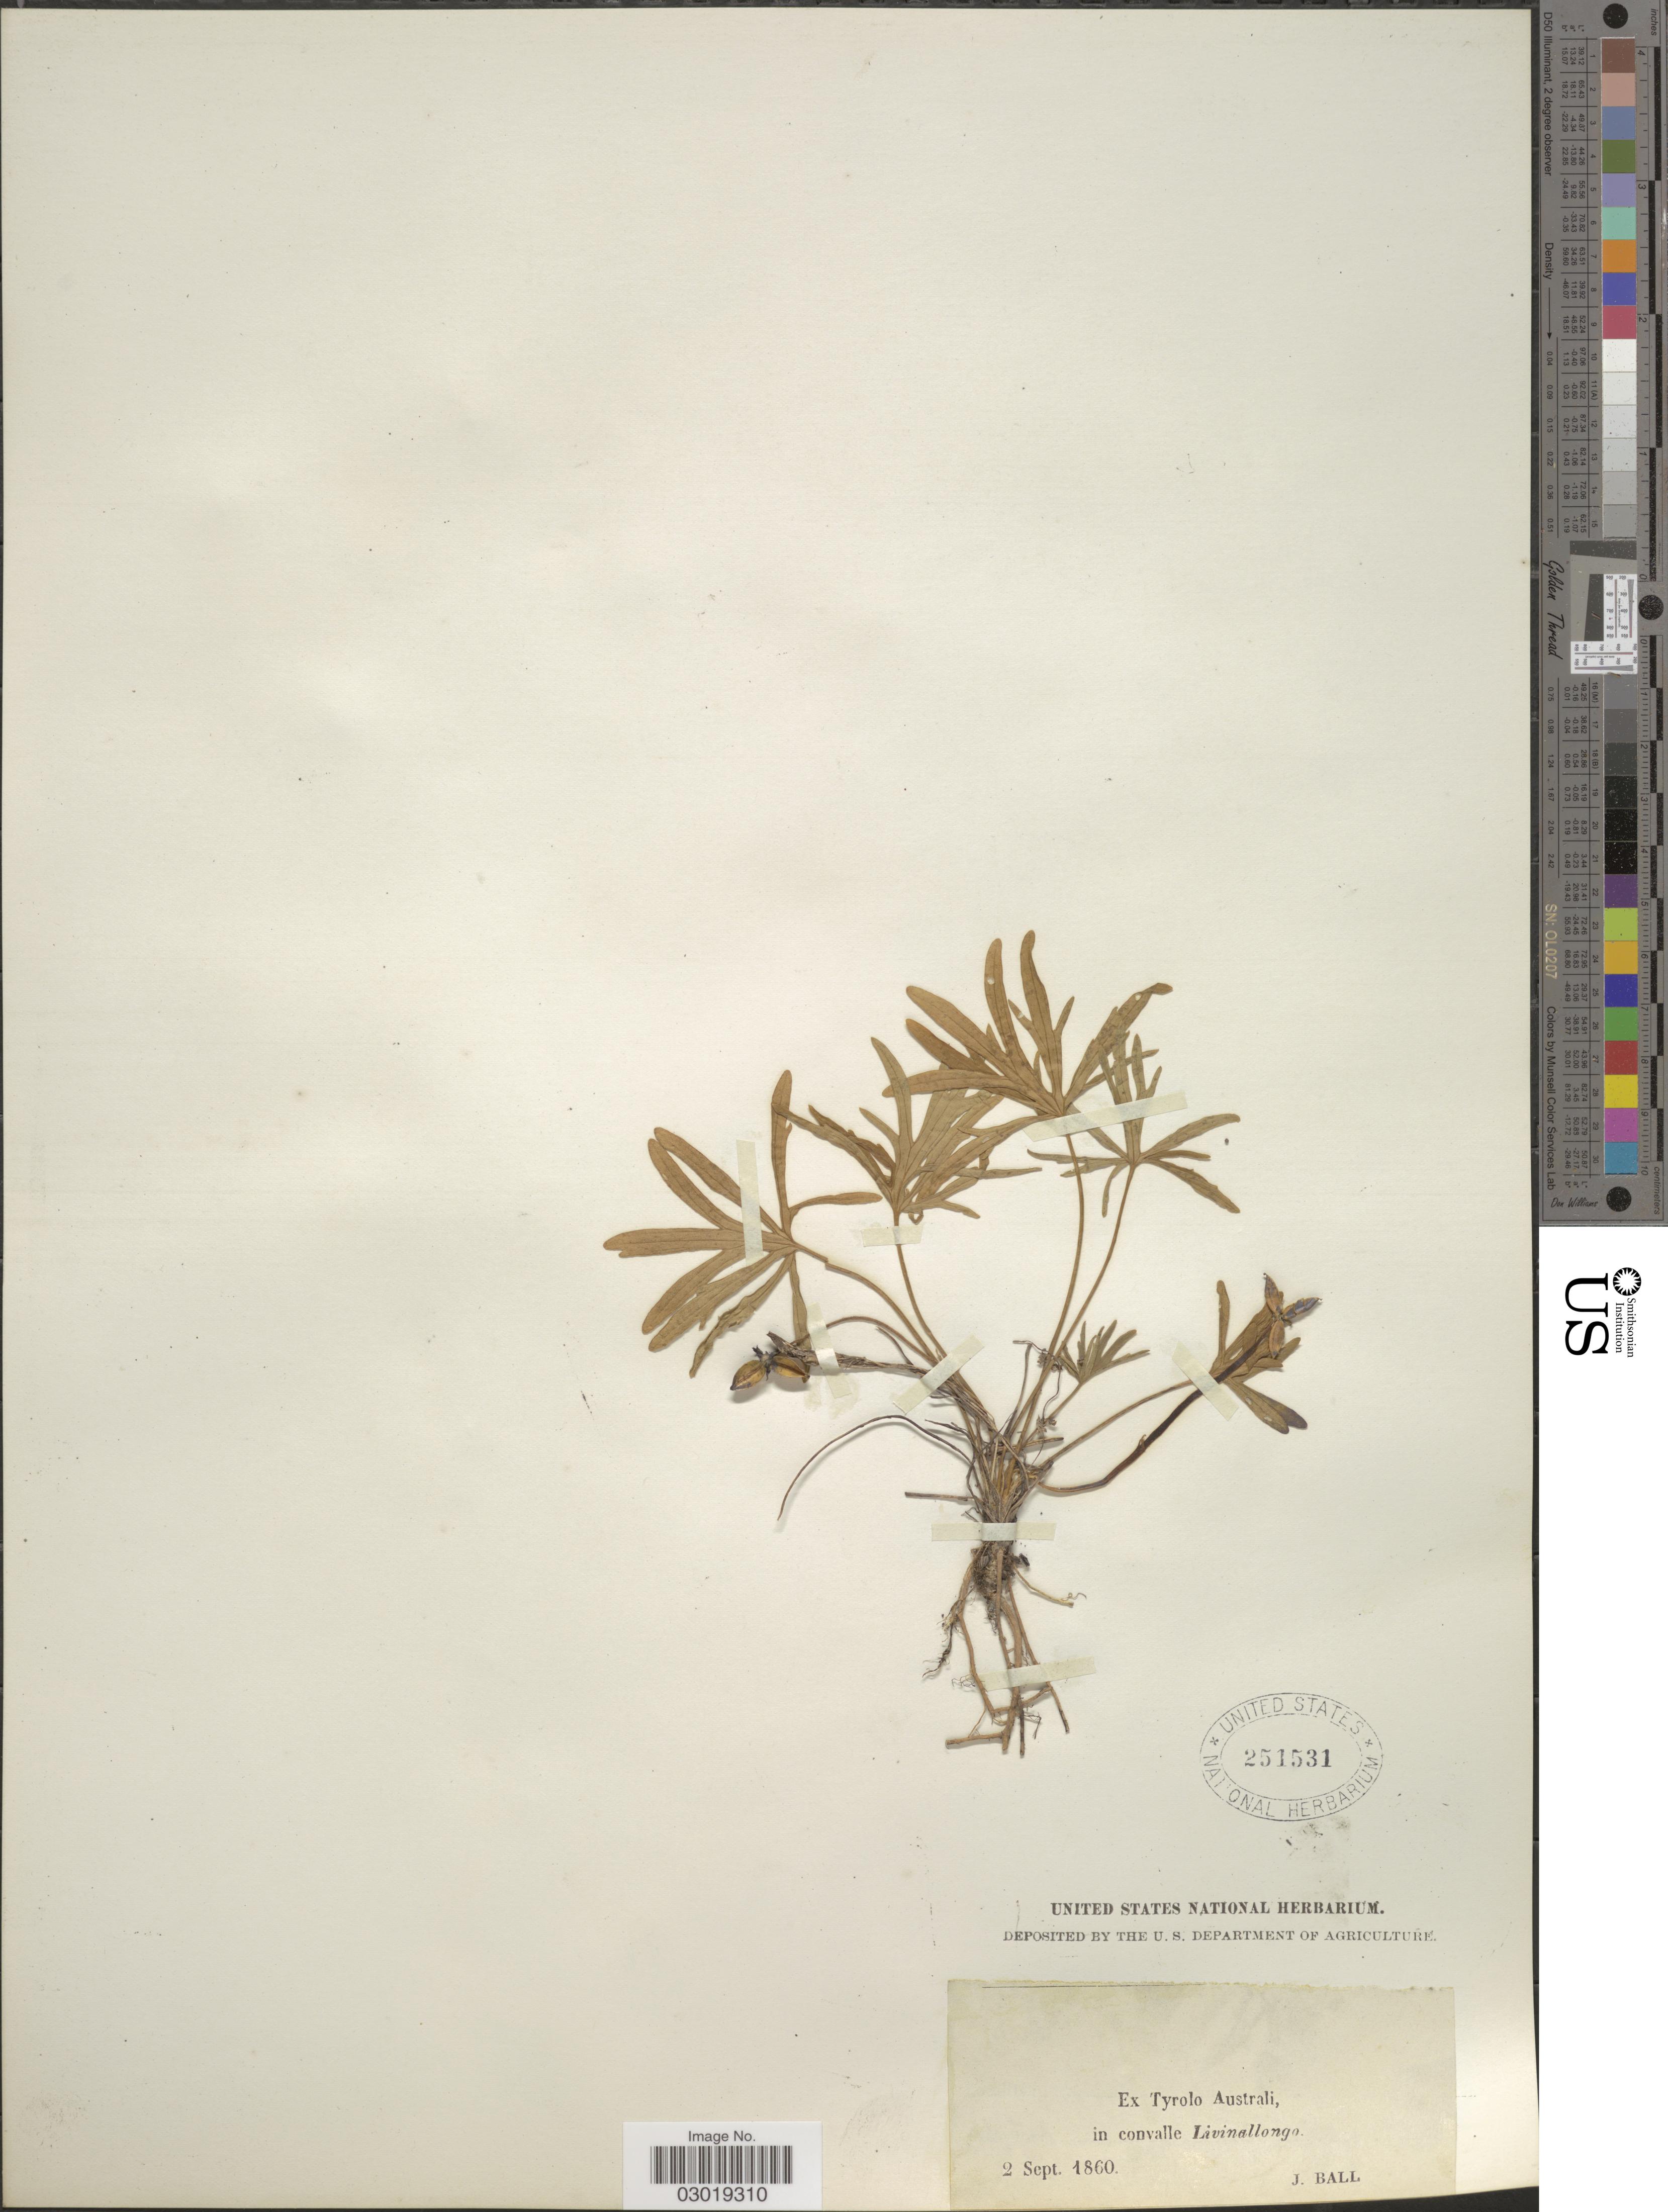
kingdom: Plantae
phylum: Tracheophyta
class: Magnoliopsida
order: Malpighiales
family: Violaceae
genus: Viola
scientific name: Viola sp.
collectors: J. Ball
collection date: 1860-09-02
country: Austria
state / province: Tirol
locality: Tyrolo Australi, in convalle Livinallongo.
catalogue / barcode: US 251531